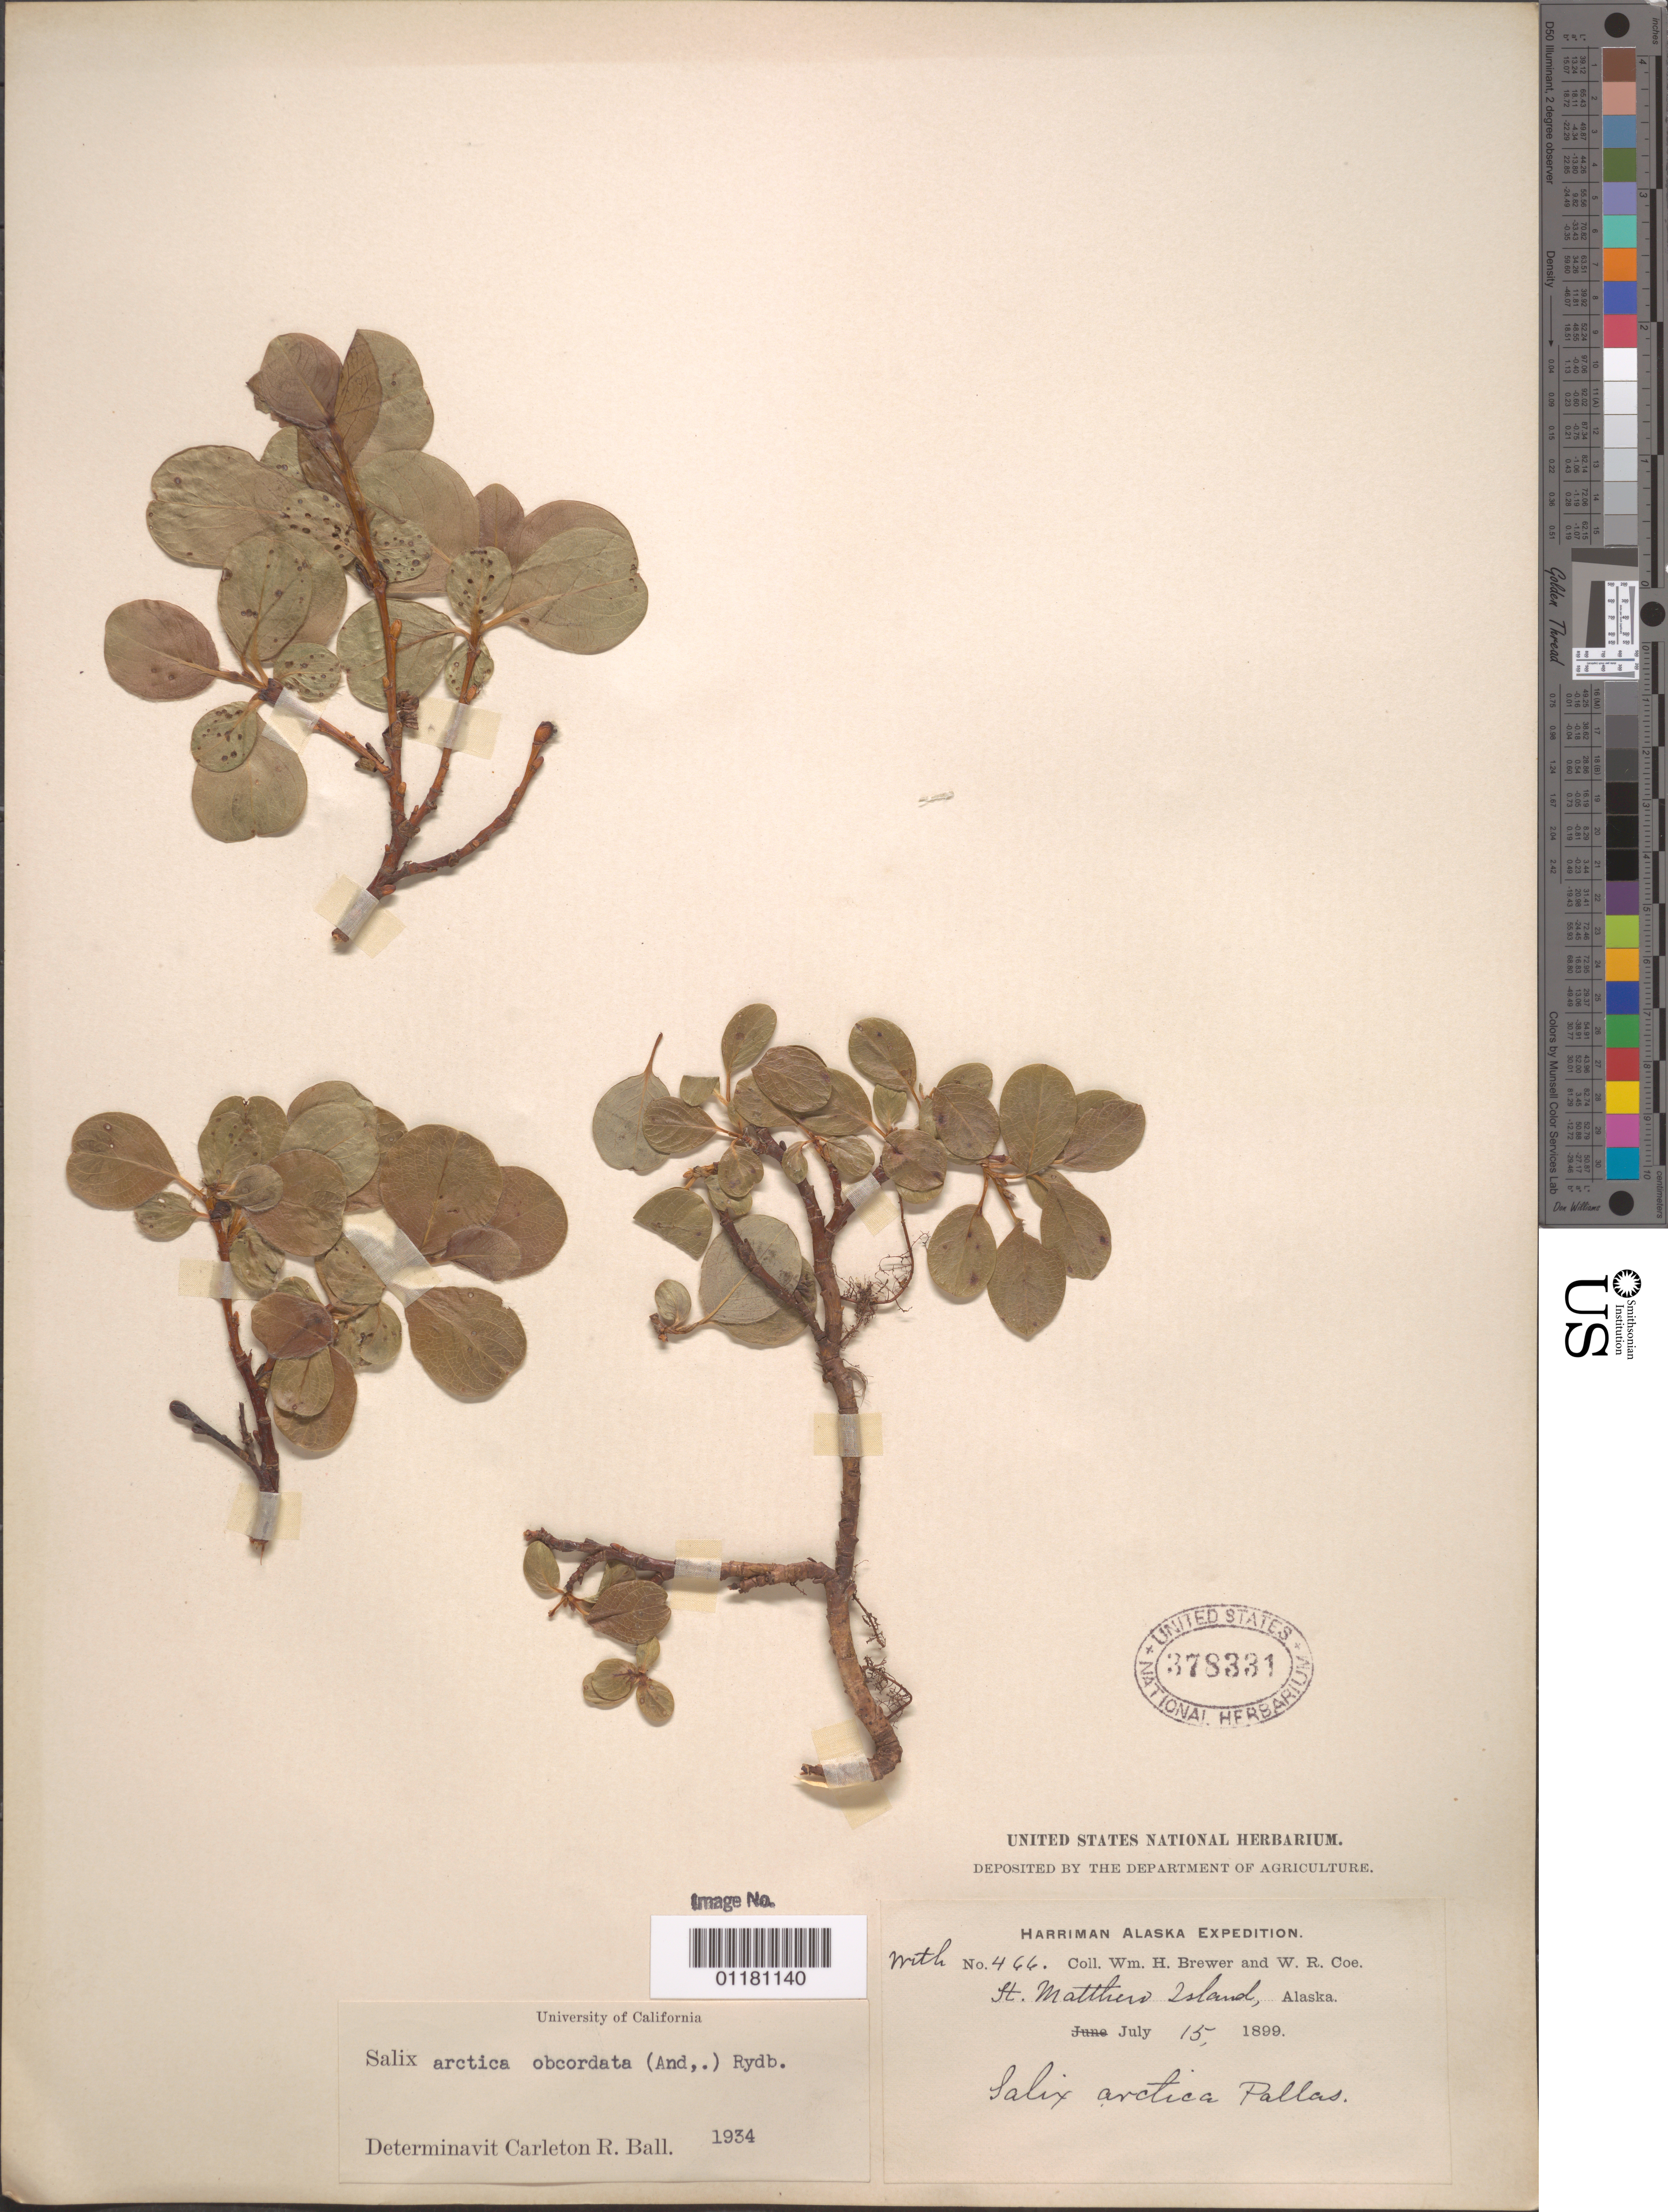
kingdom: Plantae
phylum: Tracheophyta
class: Magnoliopsida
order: Malpighiales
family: Salicaceae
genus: Salix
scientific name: Salix arctica var. obcordata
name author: (Andersson) Rydb.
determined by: Ball, C. R.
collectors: W. H. Brewer & W. Coe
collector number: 466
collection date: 1899-07-15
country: United States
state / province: Alaska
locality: St. Matthew Island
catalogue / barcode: US 378331